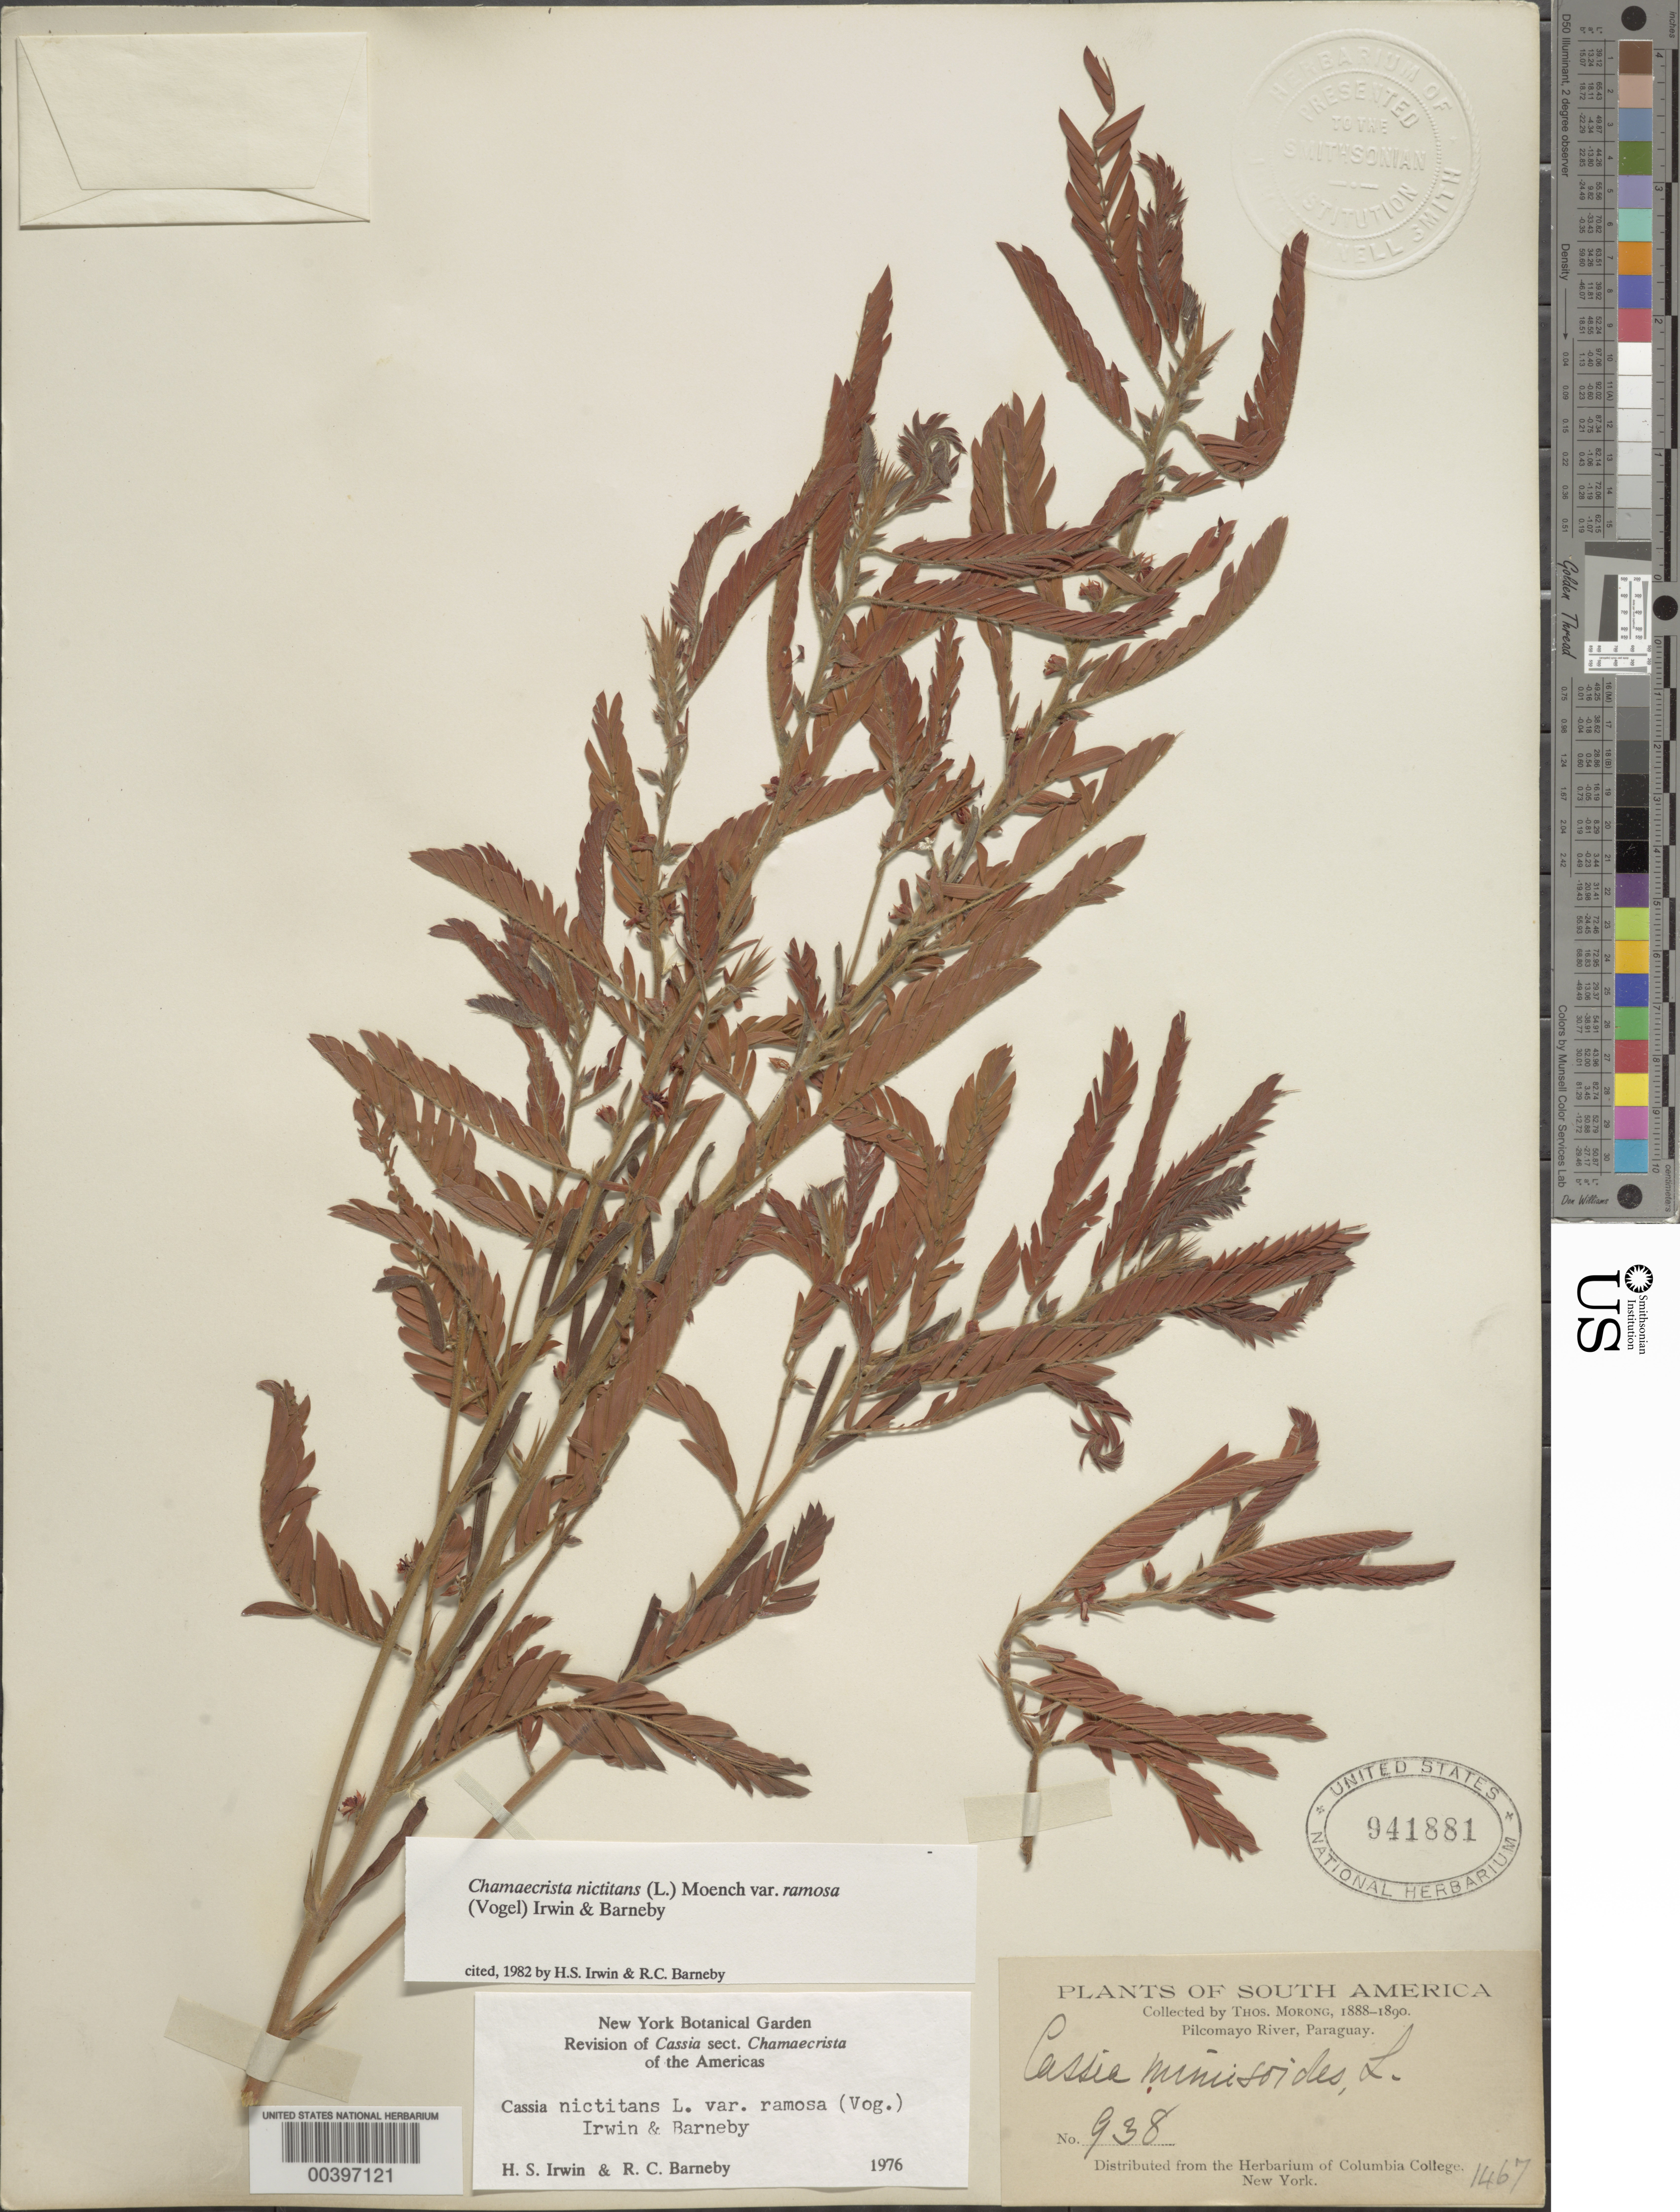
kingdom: Plantae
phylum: Tracheophyta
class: Magnoliopsida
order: Fabales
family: Fabaceae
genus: Chamaecrista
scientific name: Chamaecrista nictitans var. ramosa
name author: (Vogel) H.S. Irwin & Barneby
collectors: T. Morong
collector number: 938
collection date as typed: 1888 to -- -- 1890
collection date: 1888/1890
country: Paraguay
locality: Pilcomayo river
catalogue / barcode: US 941881